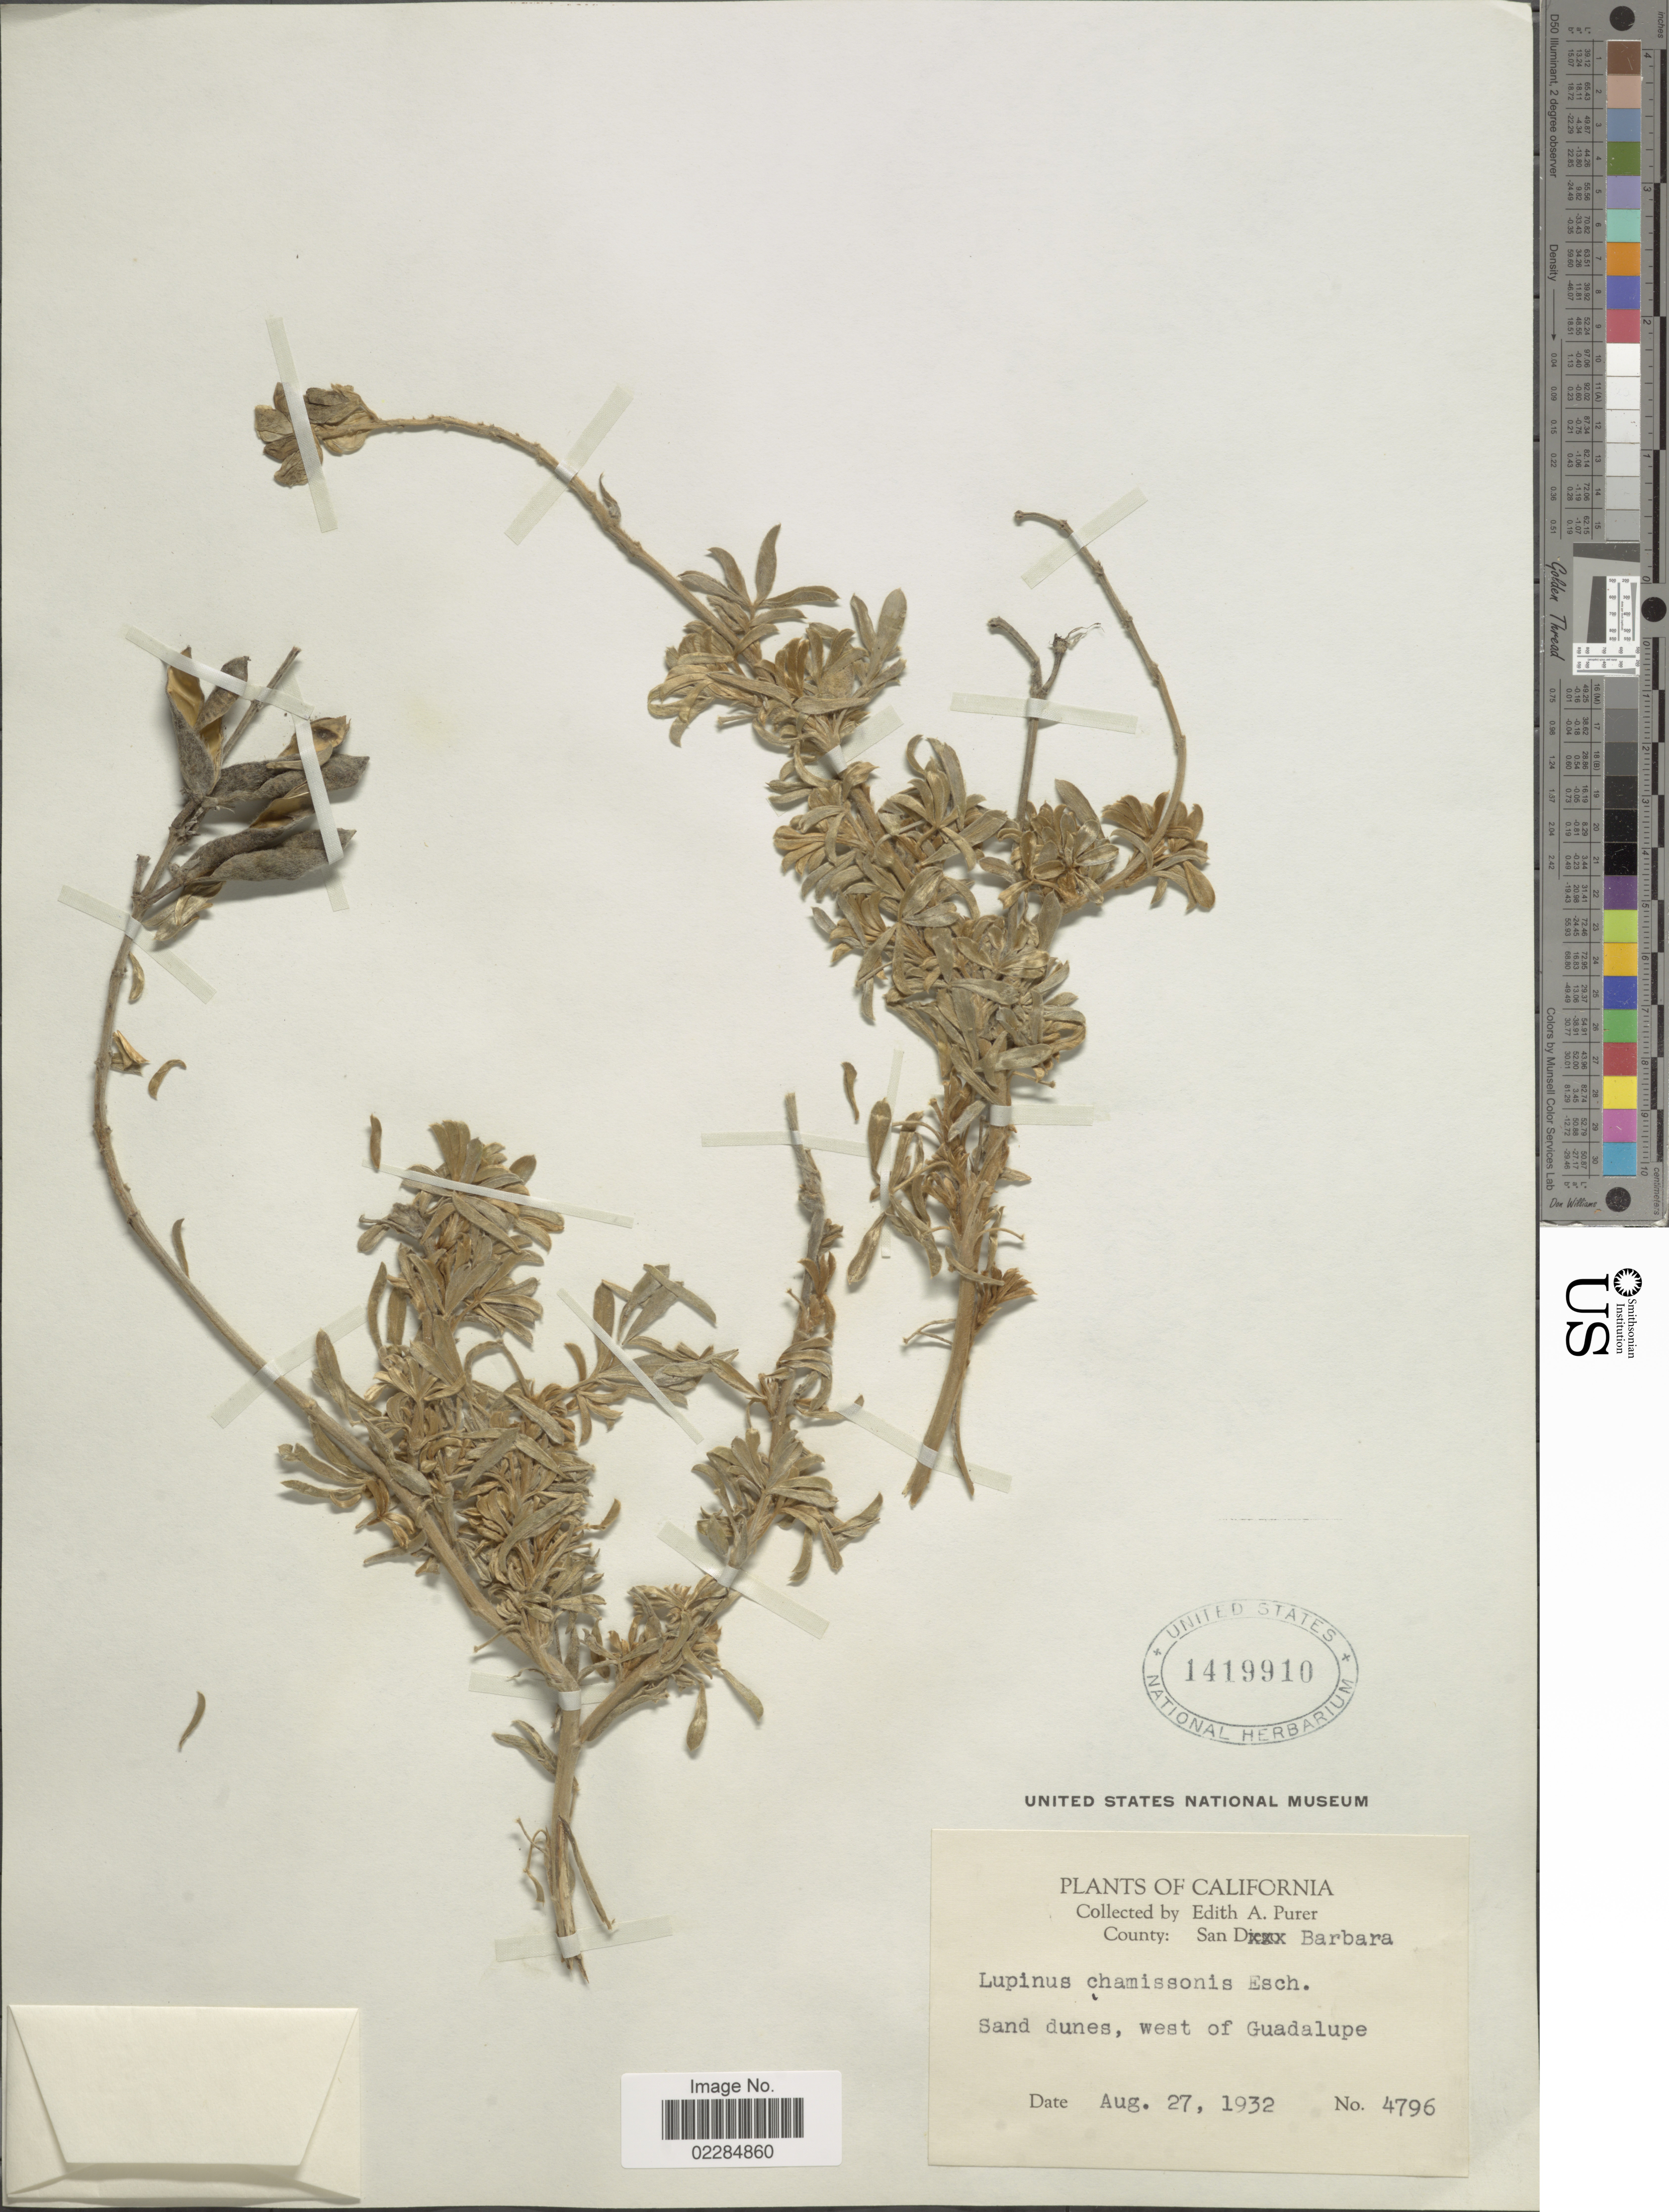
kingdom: Plantae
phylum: Tracheophyta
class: Magnoliopsida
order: Fabales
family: Fabaceae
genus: Lupinus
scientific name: Lupinus chamissonis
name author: Eschsch.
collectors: E. Purer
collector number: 4796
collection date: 1932-08-27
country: United States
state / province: California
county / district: Santa Barbara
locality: County: San Barbara. Sand Dunes, west of Guadalupe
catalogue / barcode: US 1419910